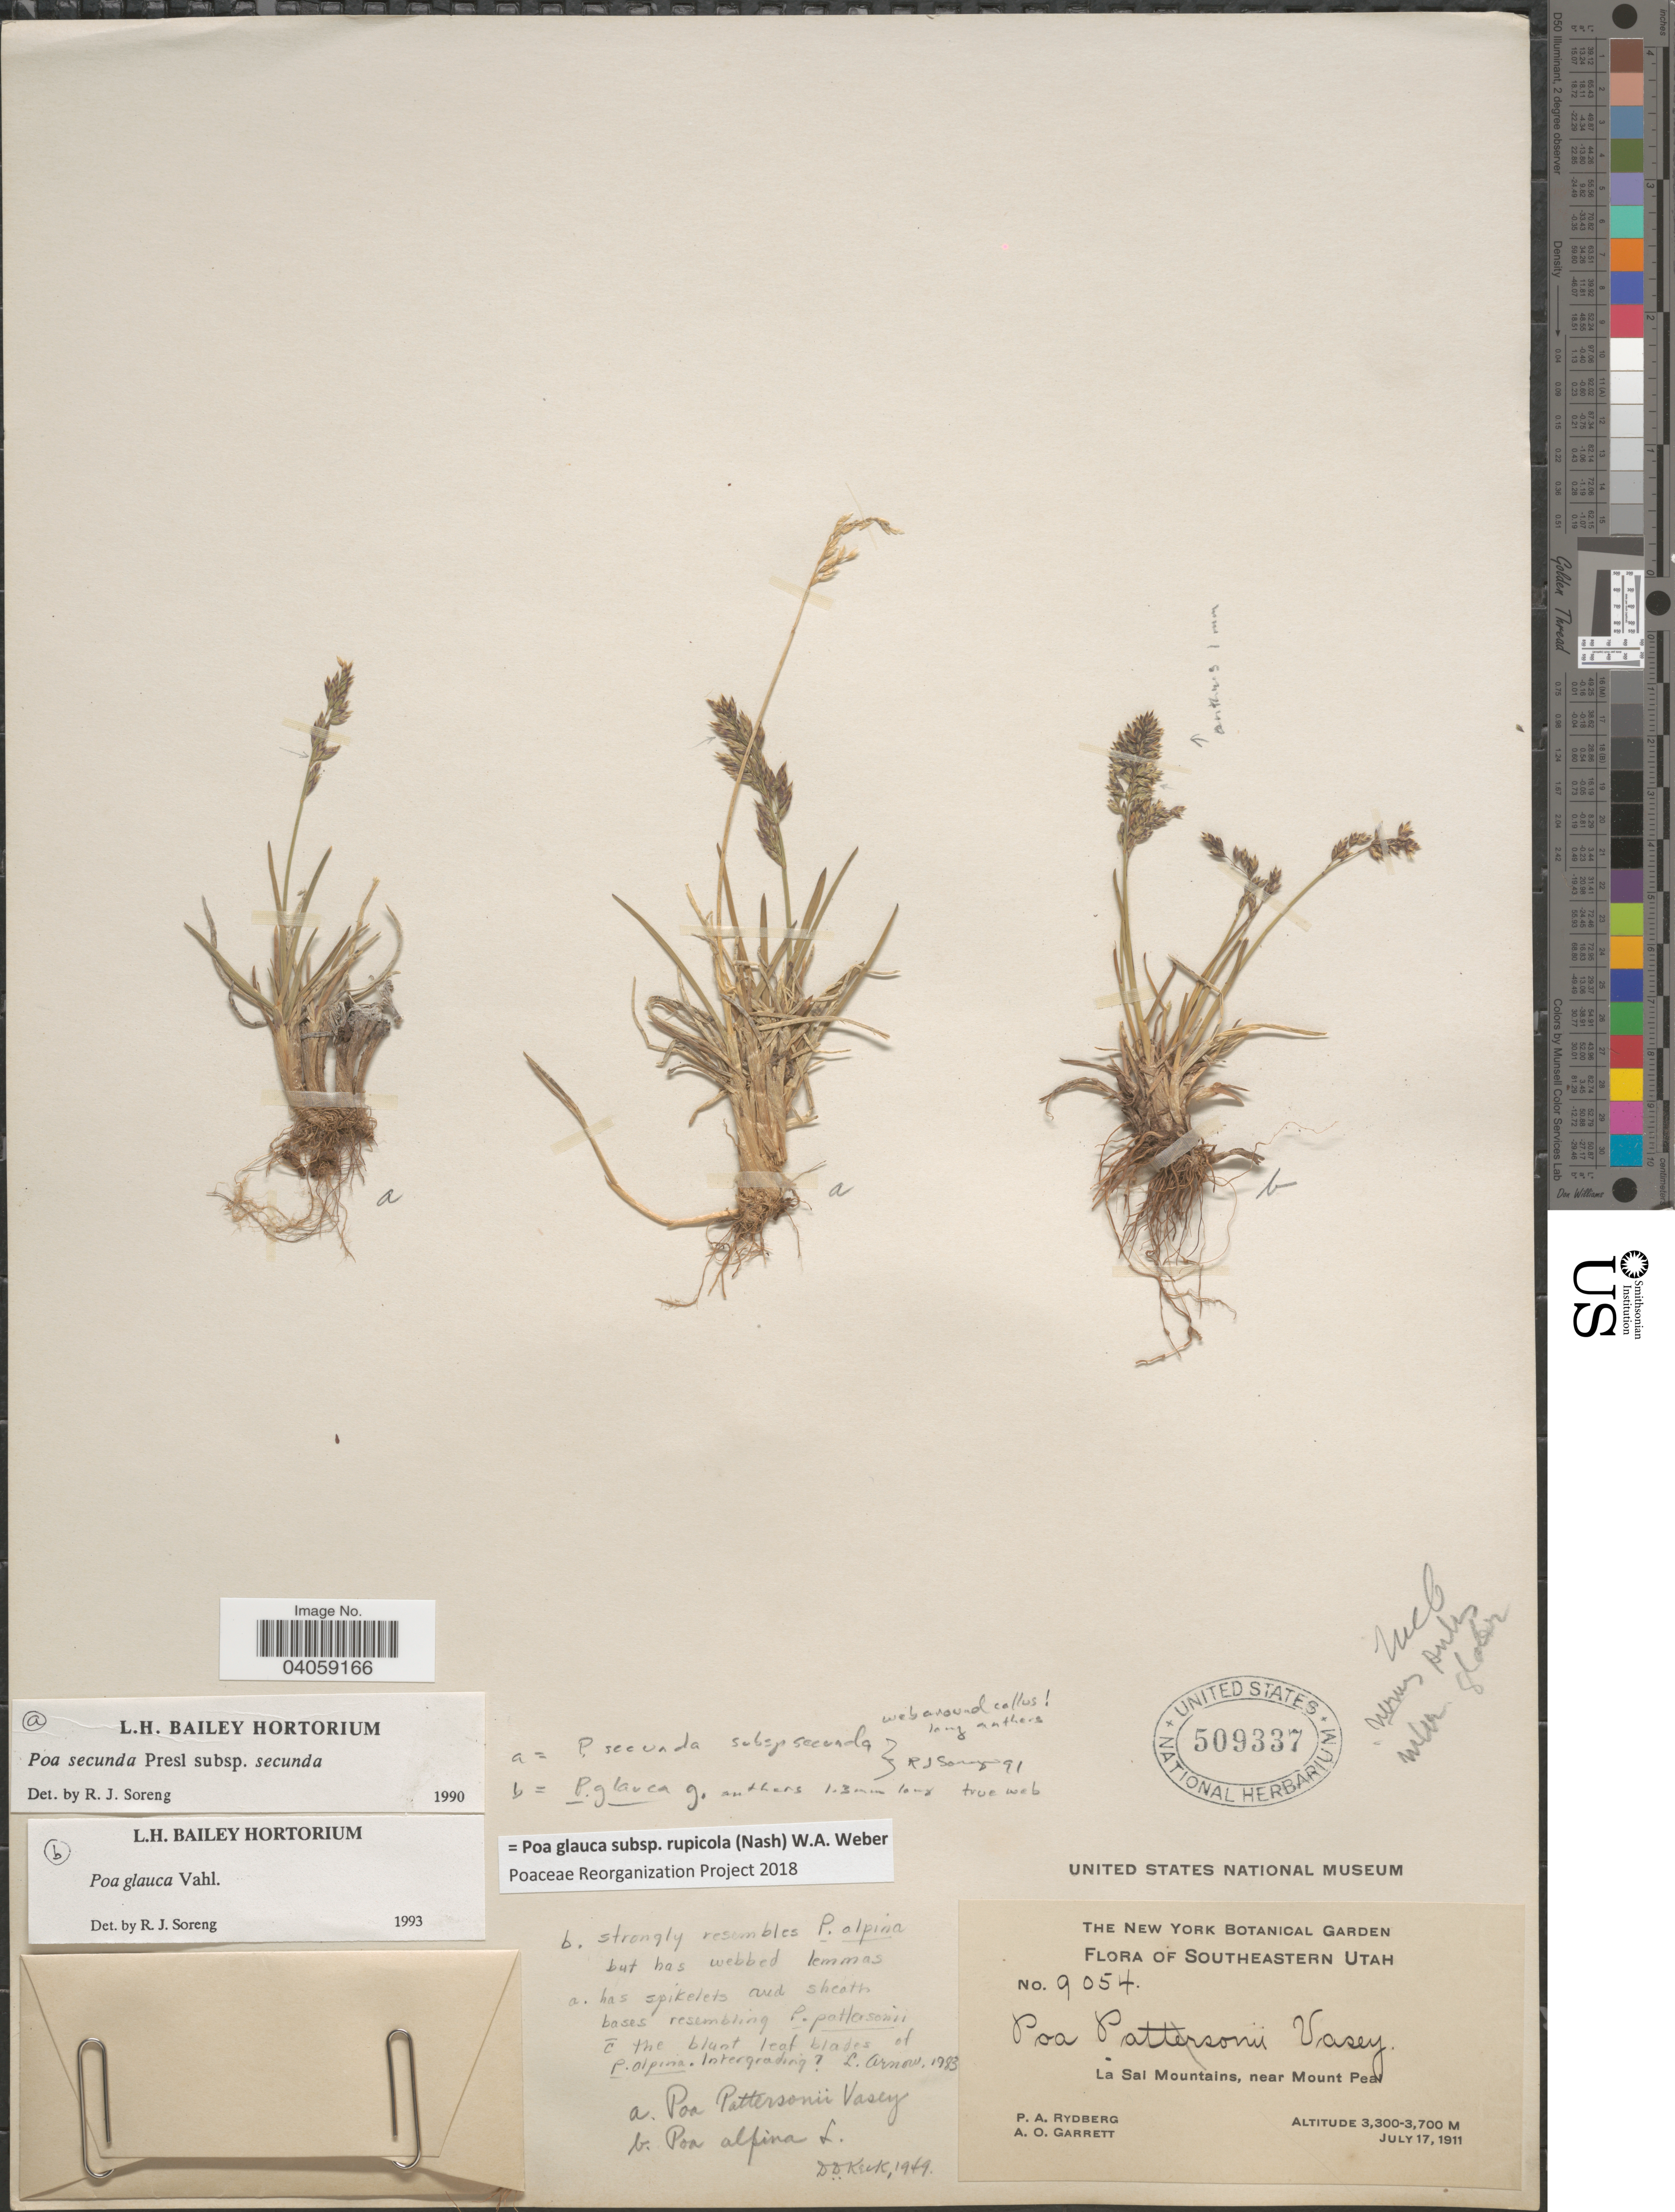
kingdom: Plantae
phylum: Tracheophyta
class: Liliopsida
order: Poales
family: Poaceae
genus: Poa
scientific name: Poa glauca subsp. rupicola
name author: (Nash) W.A. Weber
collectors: P. A. Rydberg & A. O. Garrett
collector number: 9054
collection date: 1911-07-17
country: United States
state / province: Utah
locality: Southeastern Utah. La Sal Mountains, near Mount Peal.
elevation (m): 3300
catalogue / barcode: US 509337